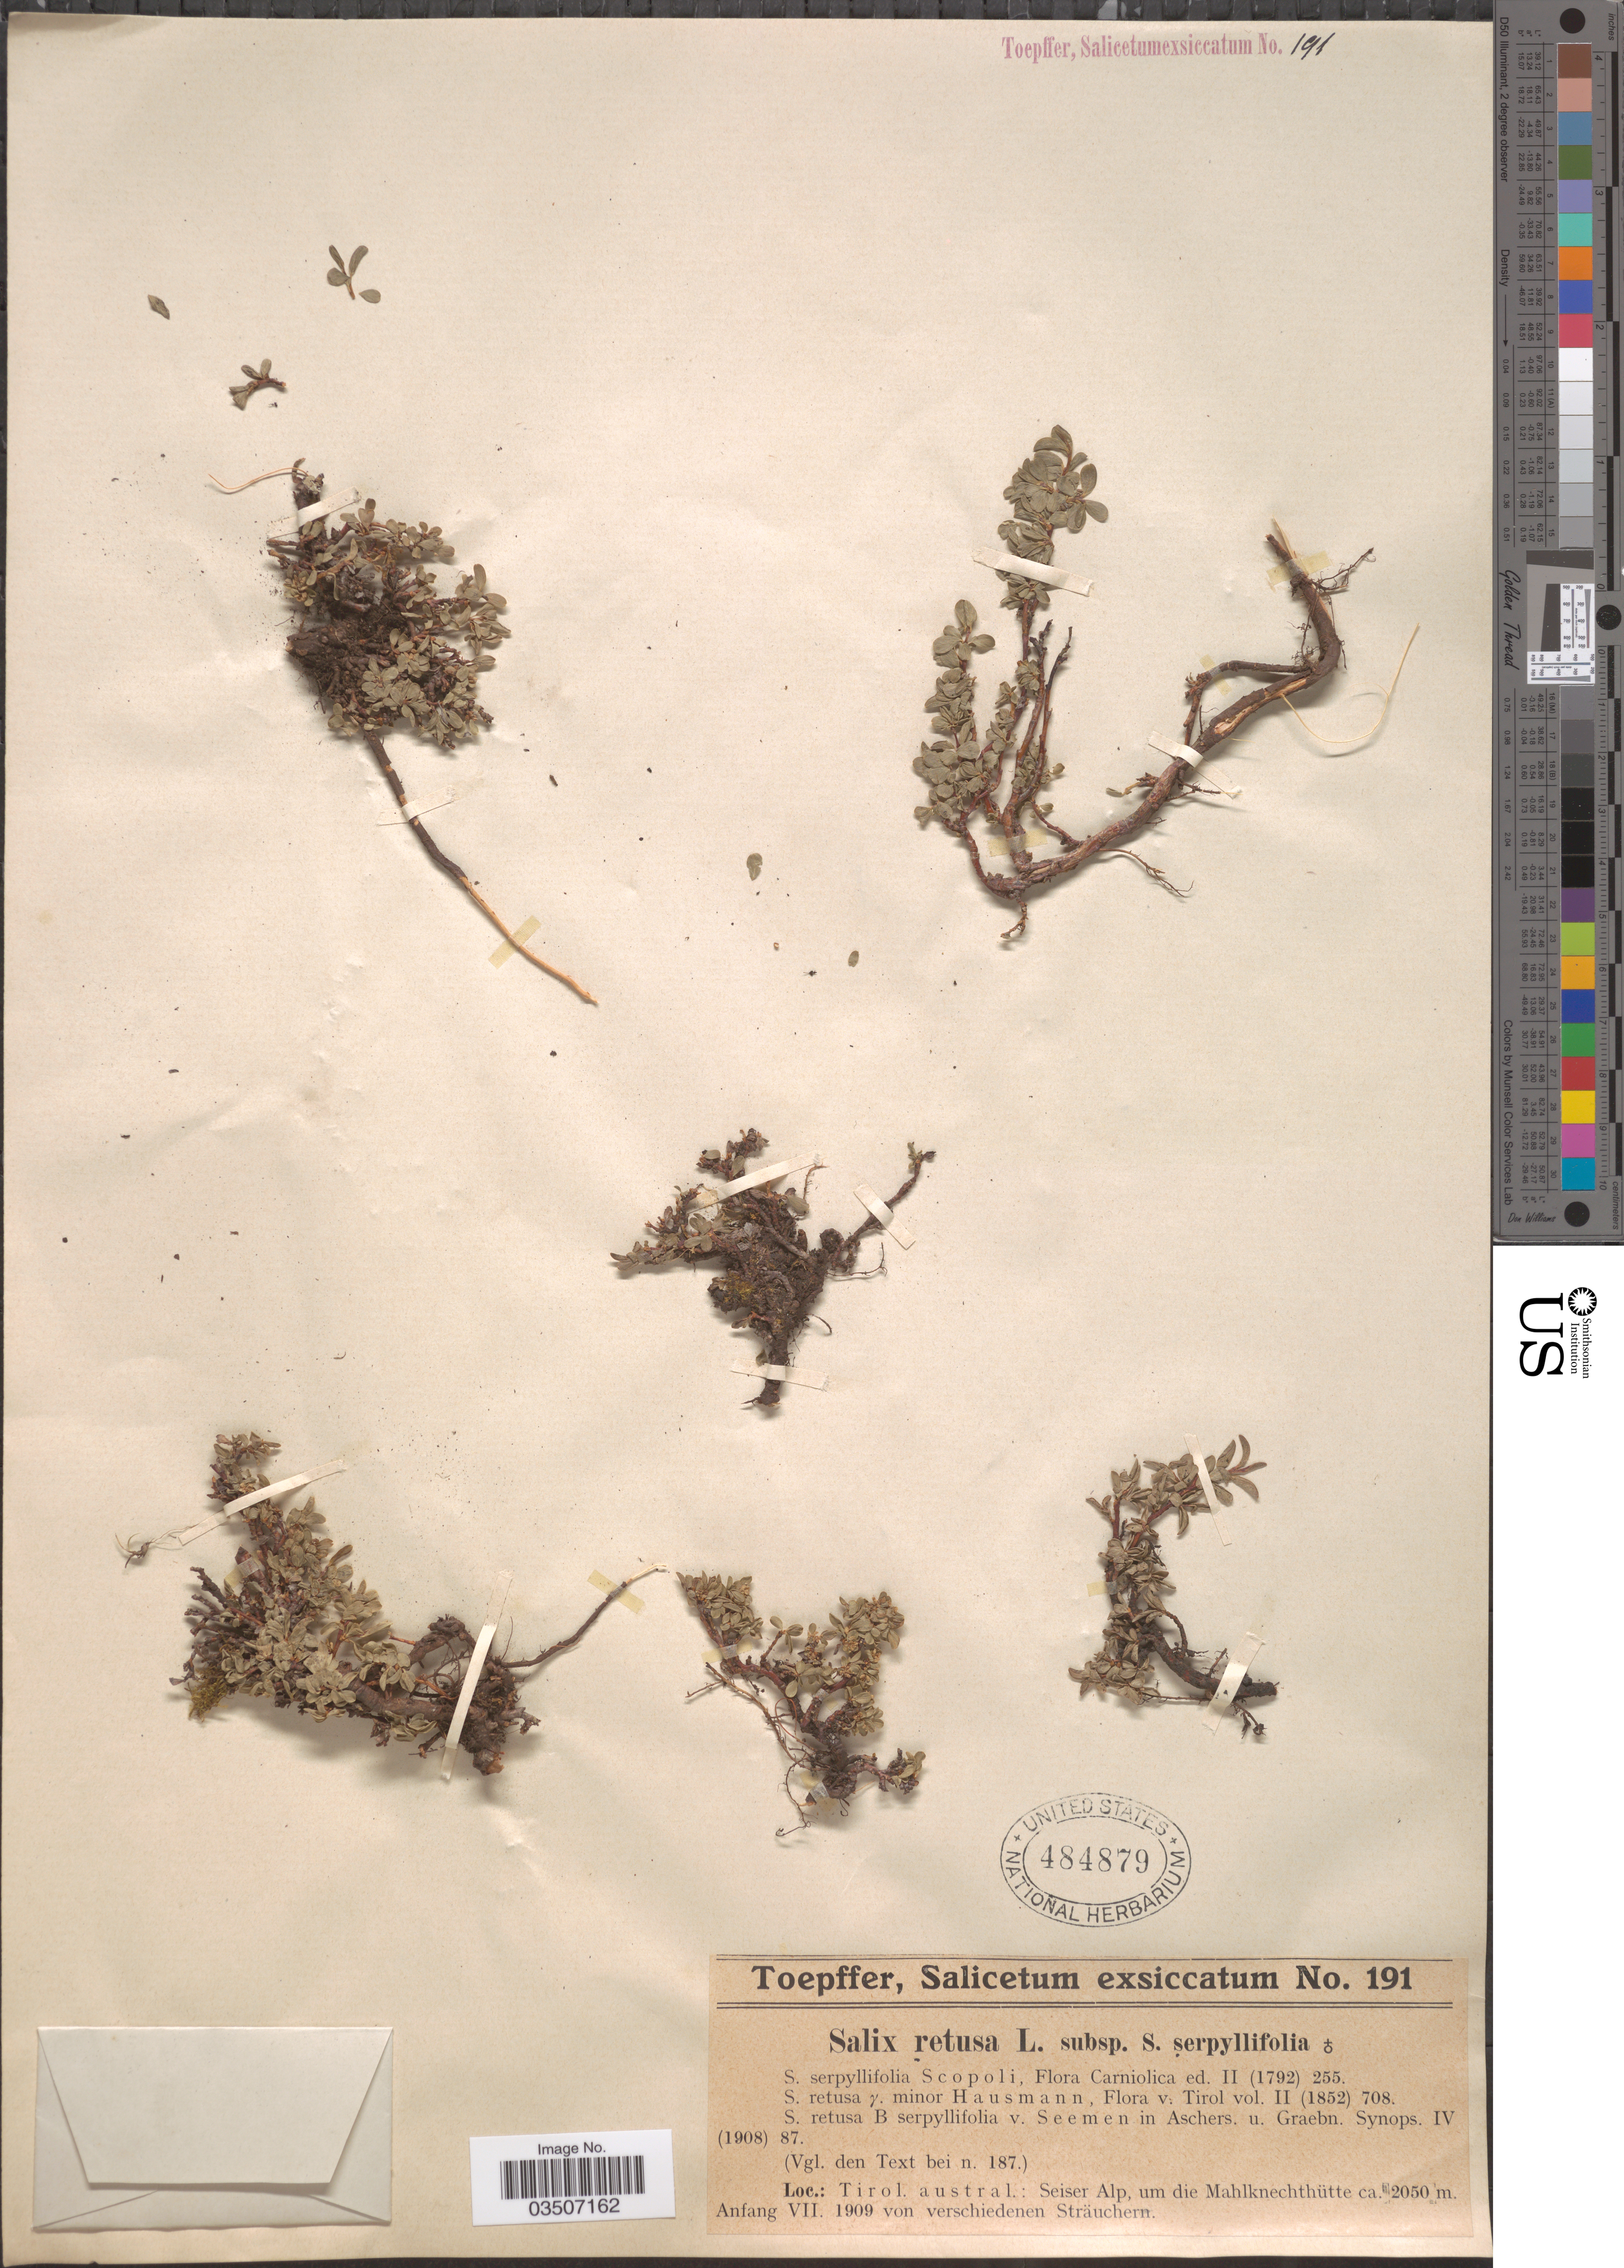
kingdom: Plantae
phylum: Tracheophyta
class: Magnoliopsida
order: Malpighiales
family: Salicaceae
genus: Salix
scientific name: Salix retusa subsp. serpyllifolia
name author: Seemen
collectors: A. Toepffer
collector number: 191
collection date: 1909-07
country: Austria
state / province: Styria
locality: Tirol. austral.: Seiser Alp, um die Mahlknechthütte, Anfang von verschiedenen Sträuchern.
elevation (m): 2050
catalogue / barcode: US 484879